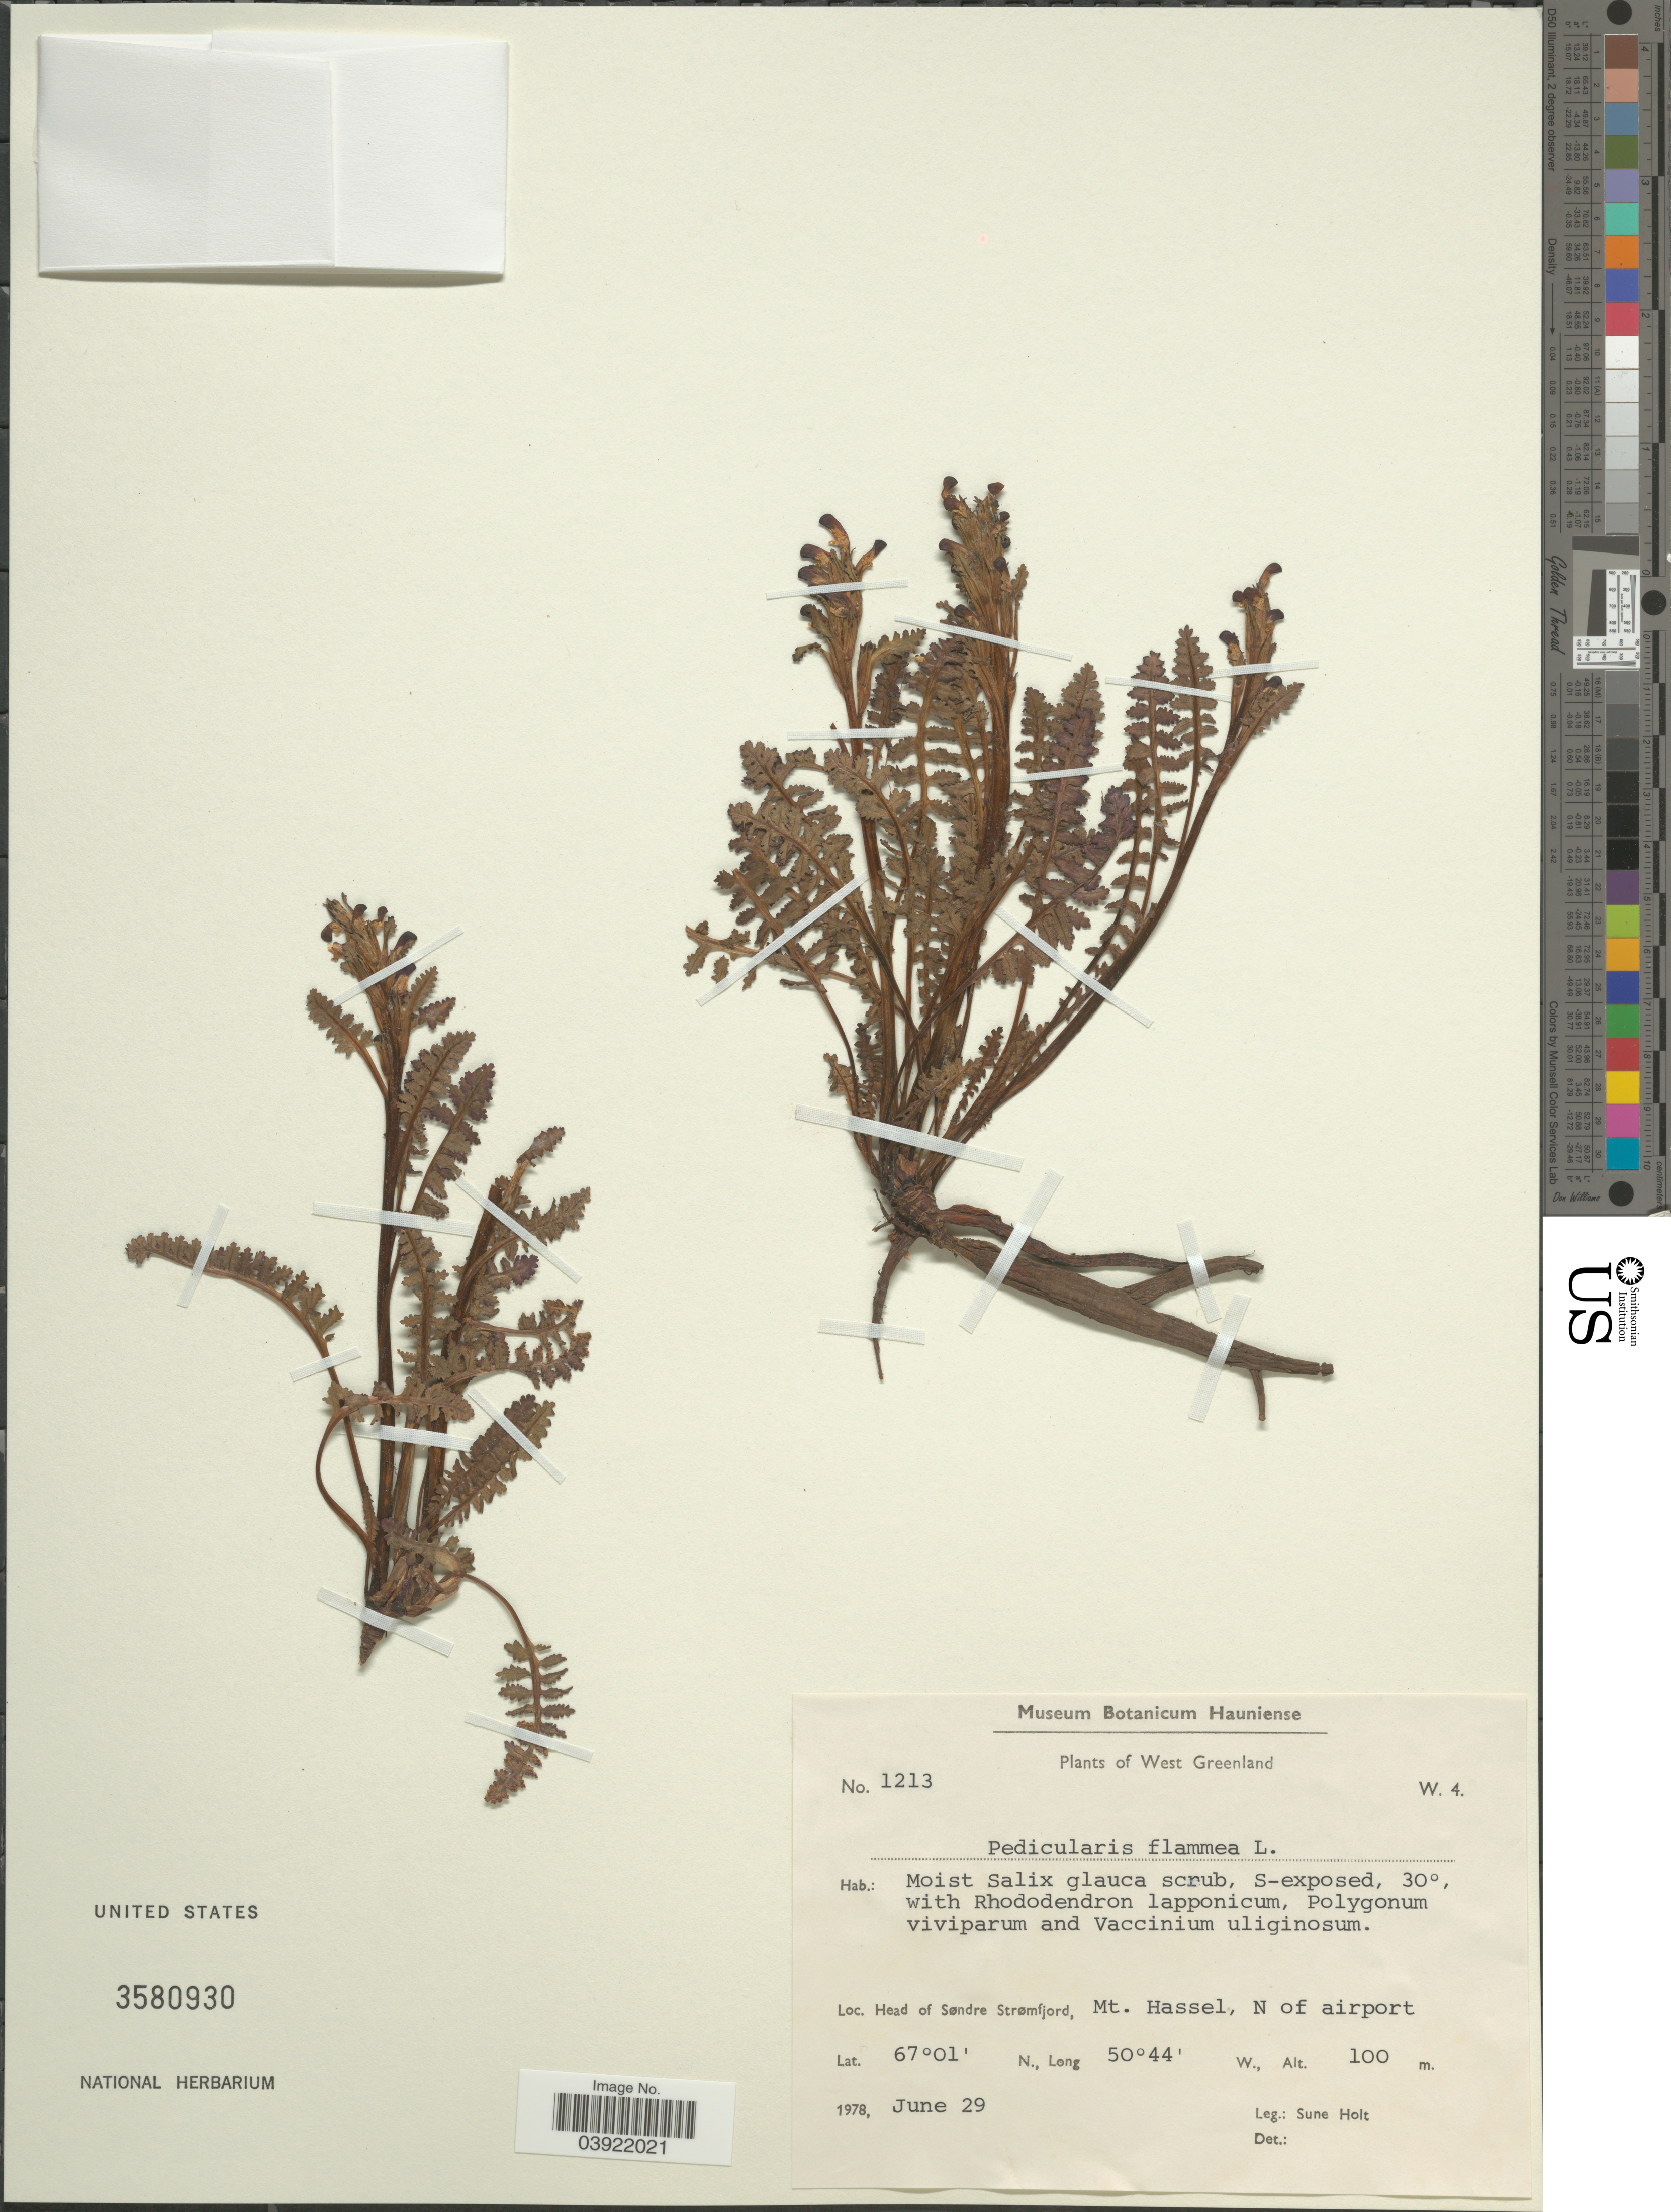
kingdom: Plantae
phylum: Tracheophyta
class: Magnoliopsida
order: Lamiales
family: Orobanchaceae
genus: Pedicularis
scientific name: Pedicularis flammea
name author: L.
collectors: S. Holt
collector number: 1213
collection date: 1978-06-29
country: Greenland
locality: West Greenland. Head of Søndre Strømfjord, Mt. Hassel, N of airport.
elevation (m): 100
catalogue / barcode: US 3580930